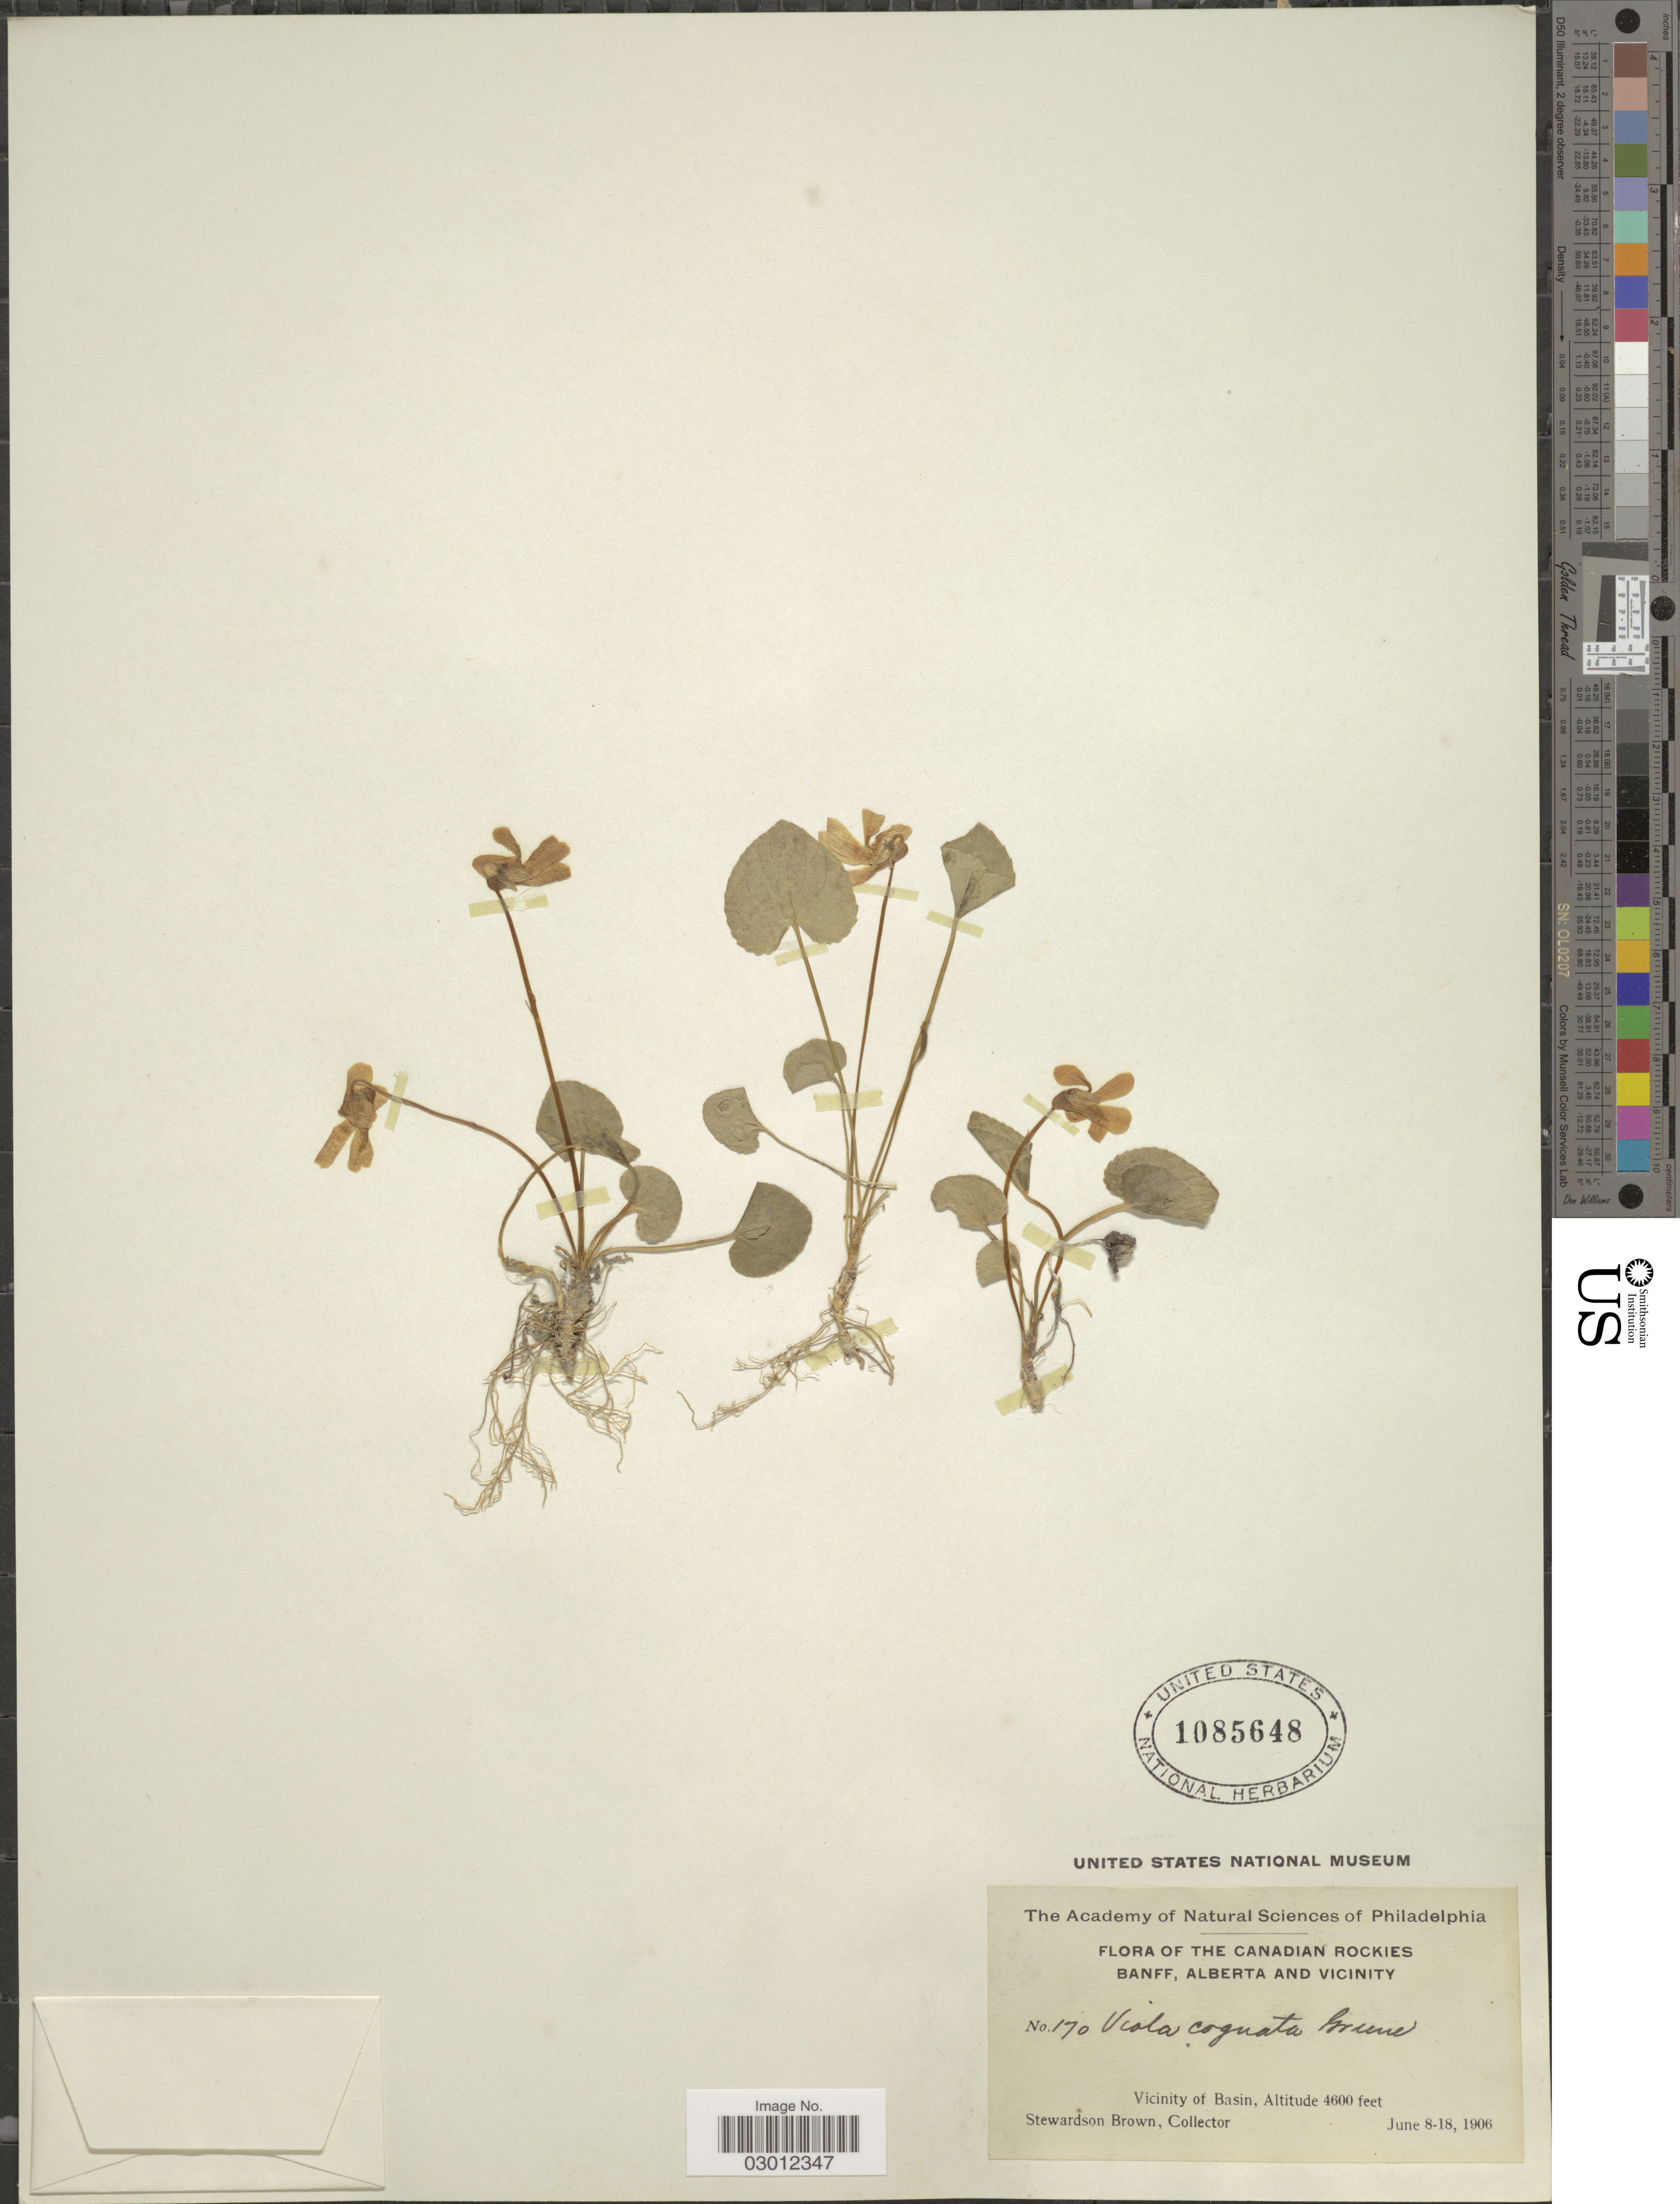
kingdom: Plantae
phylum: Tracheophyta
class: Magnoliopsida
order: Malpighiales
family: Violaceae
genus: Viola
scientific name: Viola nephrophylla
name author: Greene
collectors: S. Brown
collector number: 170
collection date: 1906-06-08/1906-06-18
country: Canada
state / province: Alberta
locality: The Canadian Rockies. Banff, Alberta and vicinity. Vicinity of Basin.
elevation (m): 1402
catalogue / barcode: US 1085648